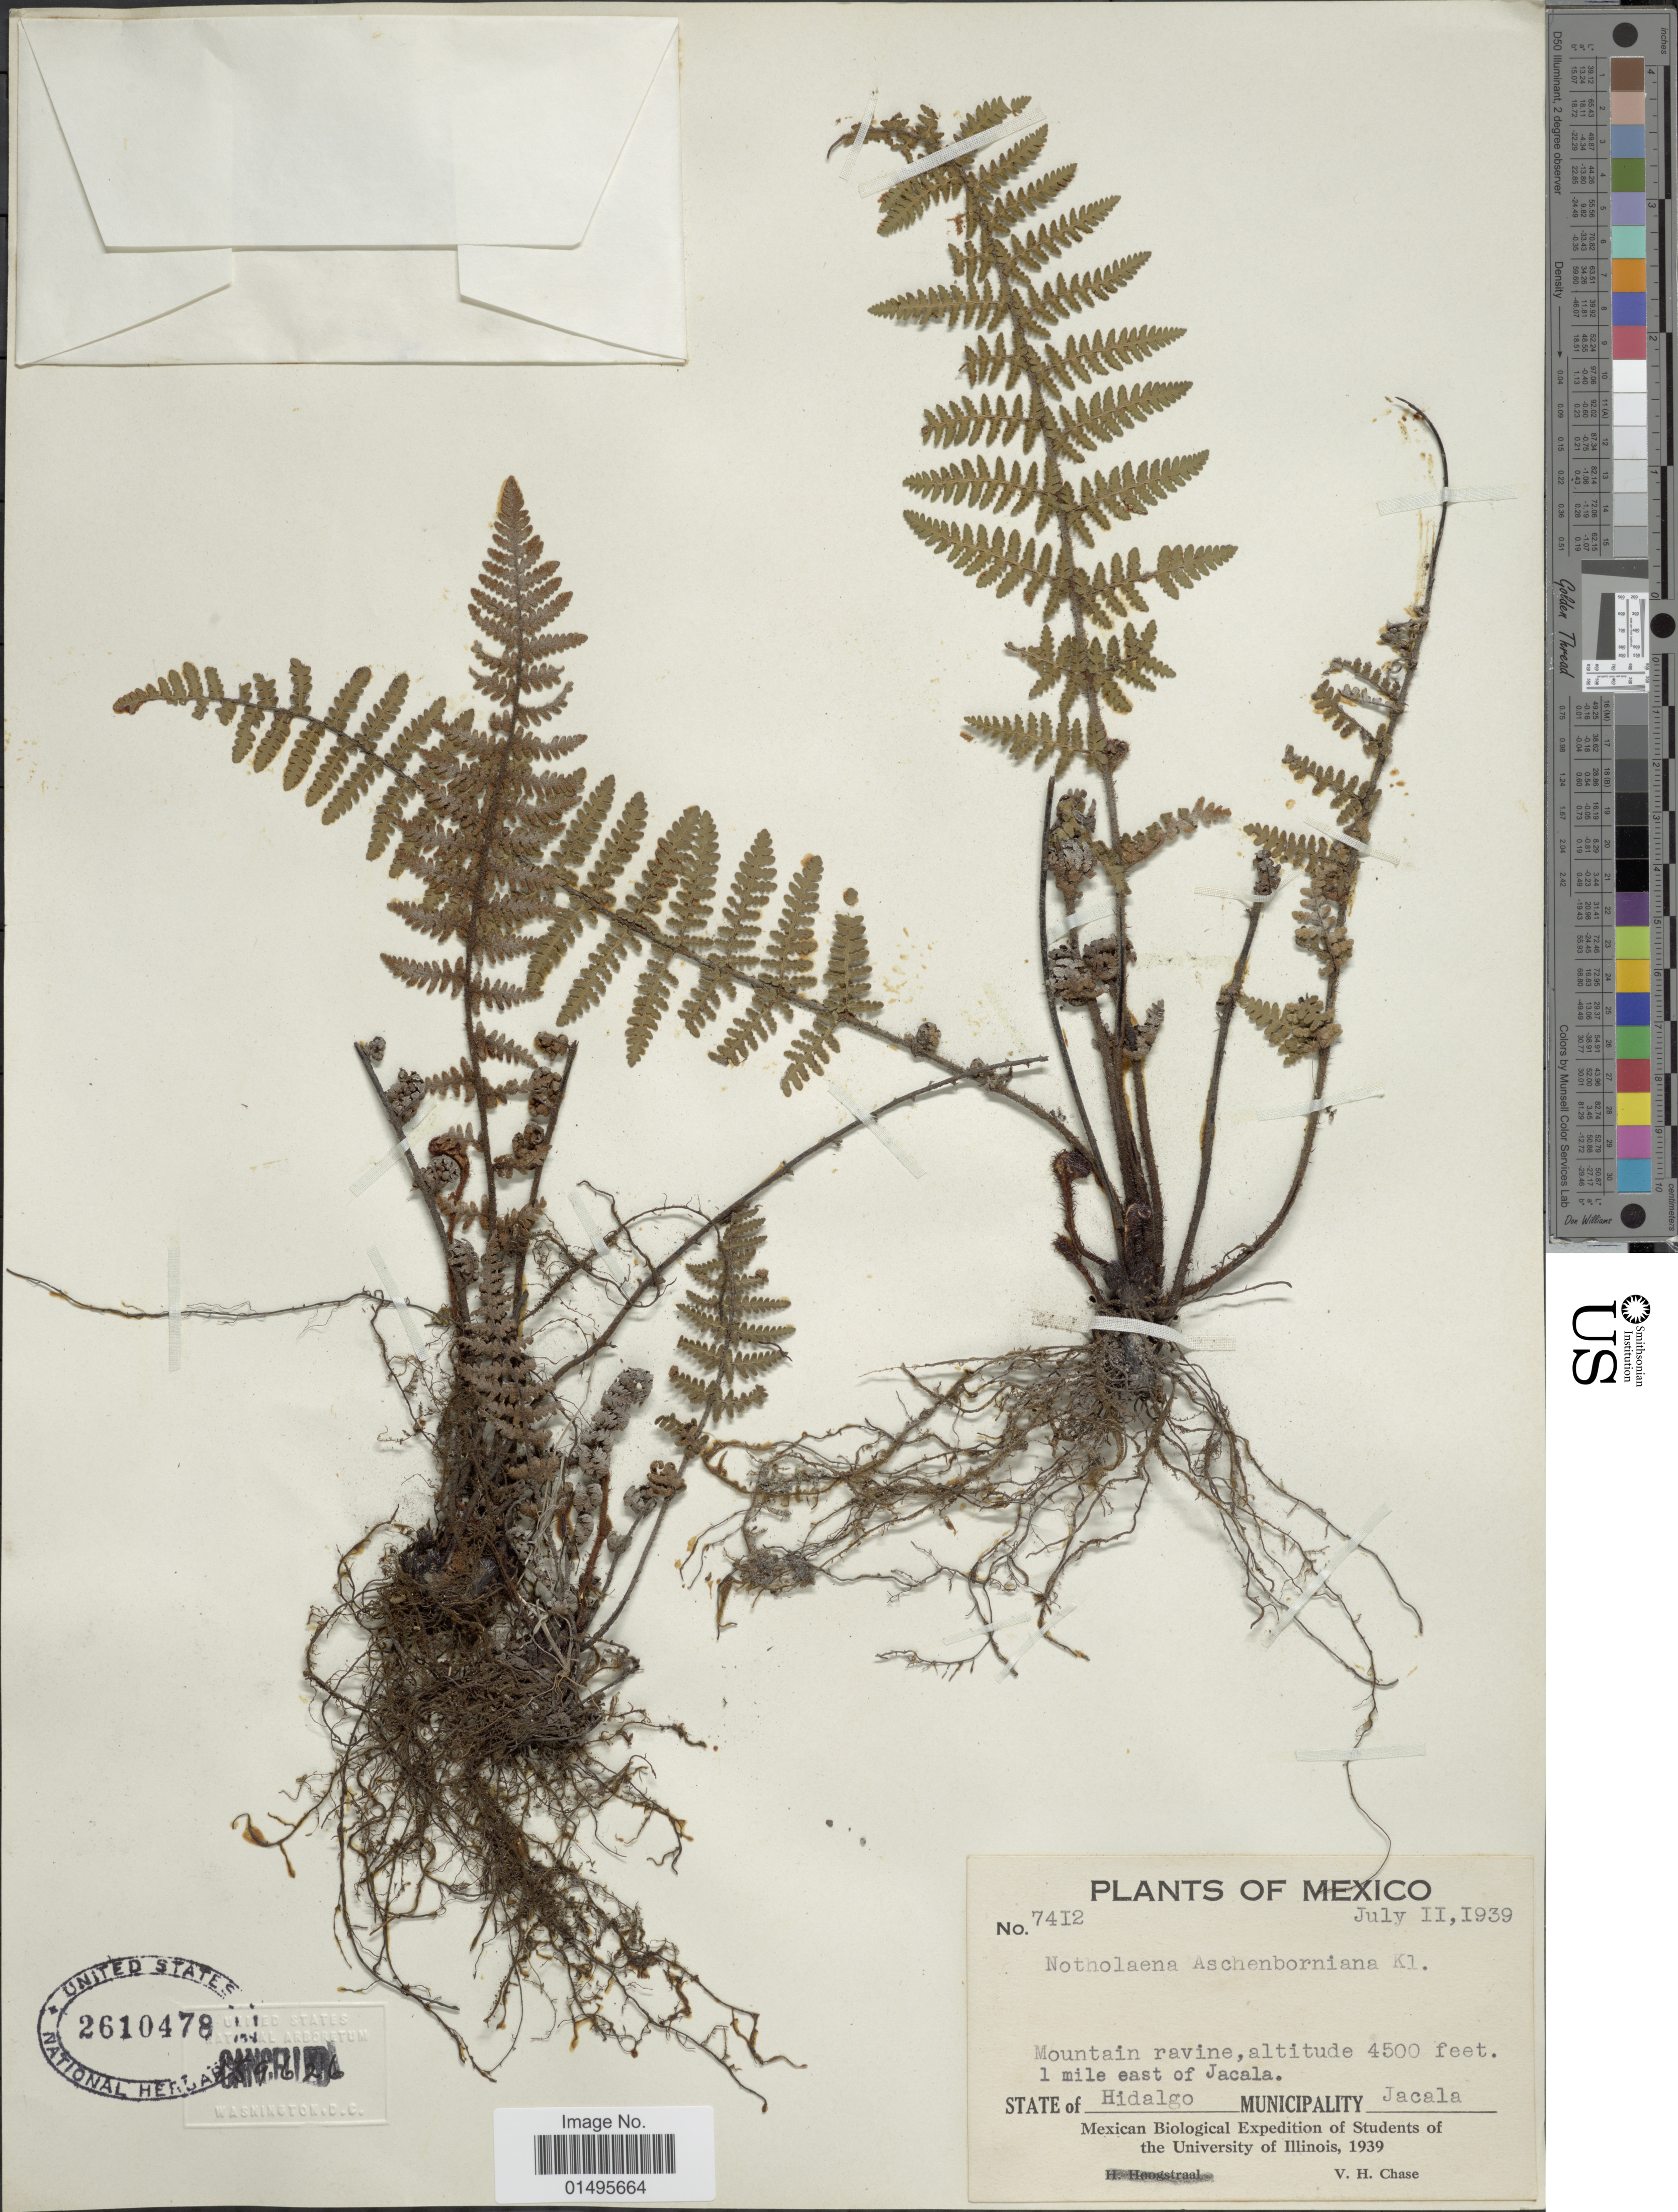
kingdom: Plantae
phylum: Tracheophyta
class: Polypodiopsida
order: Polypodiales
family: Pteridaceae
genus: Notholaena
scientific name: Notholaena aschenborniana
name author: Klotzsch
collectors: V. H. Chase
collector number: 7412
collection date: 1939-07-02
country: Mexico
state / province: Hidalgo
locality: Mountain ravine, 1 mile ease of Jacala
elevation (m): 1372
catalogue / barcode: US 2610478